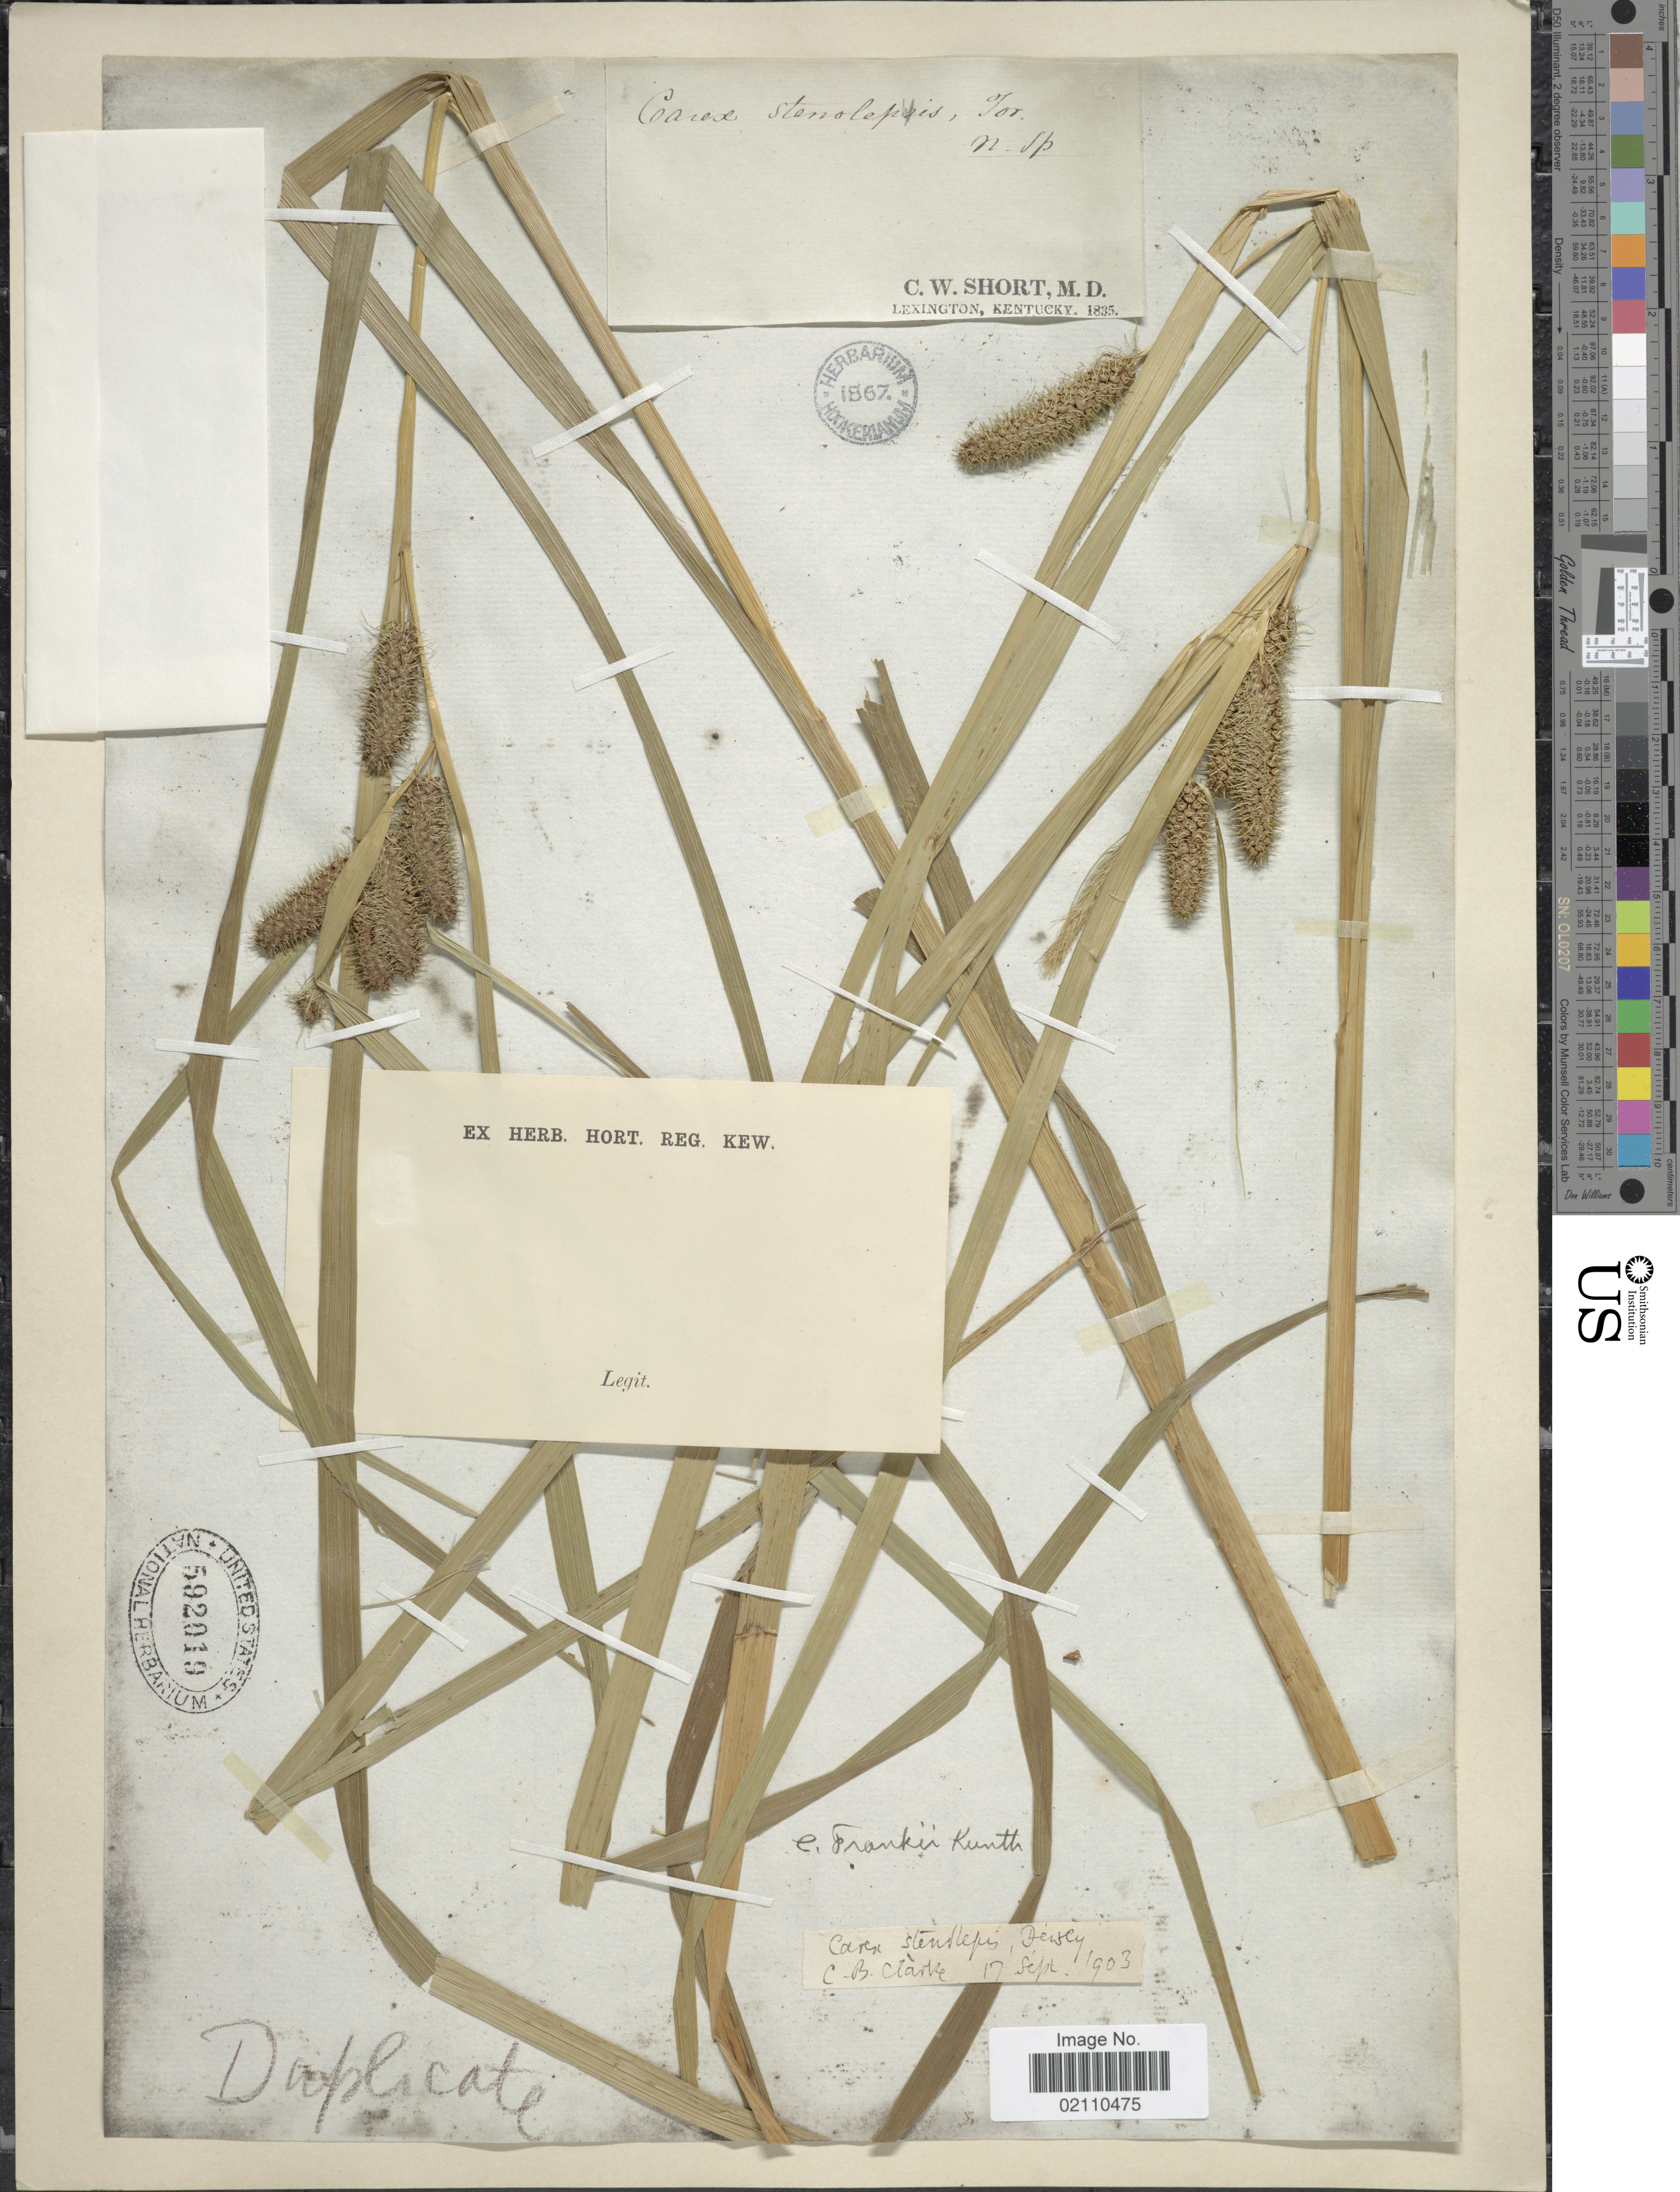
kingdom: Plantae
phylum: Tracheophyta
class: Liliopsida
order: Poales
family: Cyperaceae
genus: Carex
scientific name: Carex frankii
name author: Kunth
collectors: C. W. Short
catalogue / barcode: US 592019